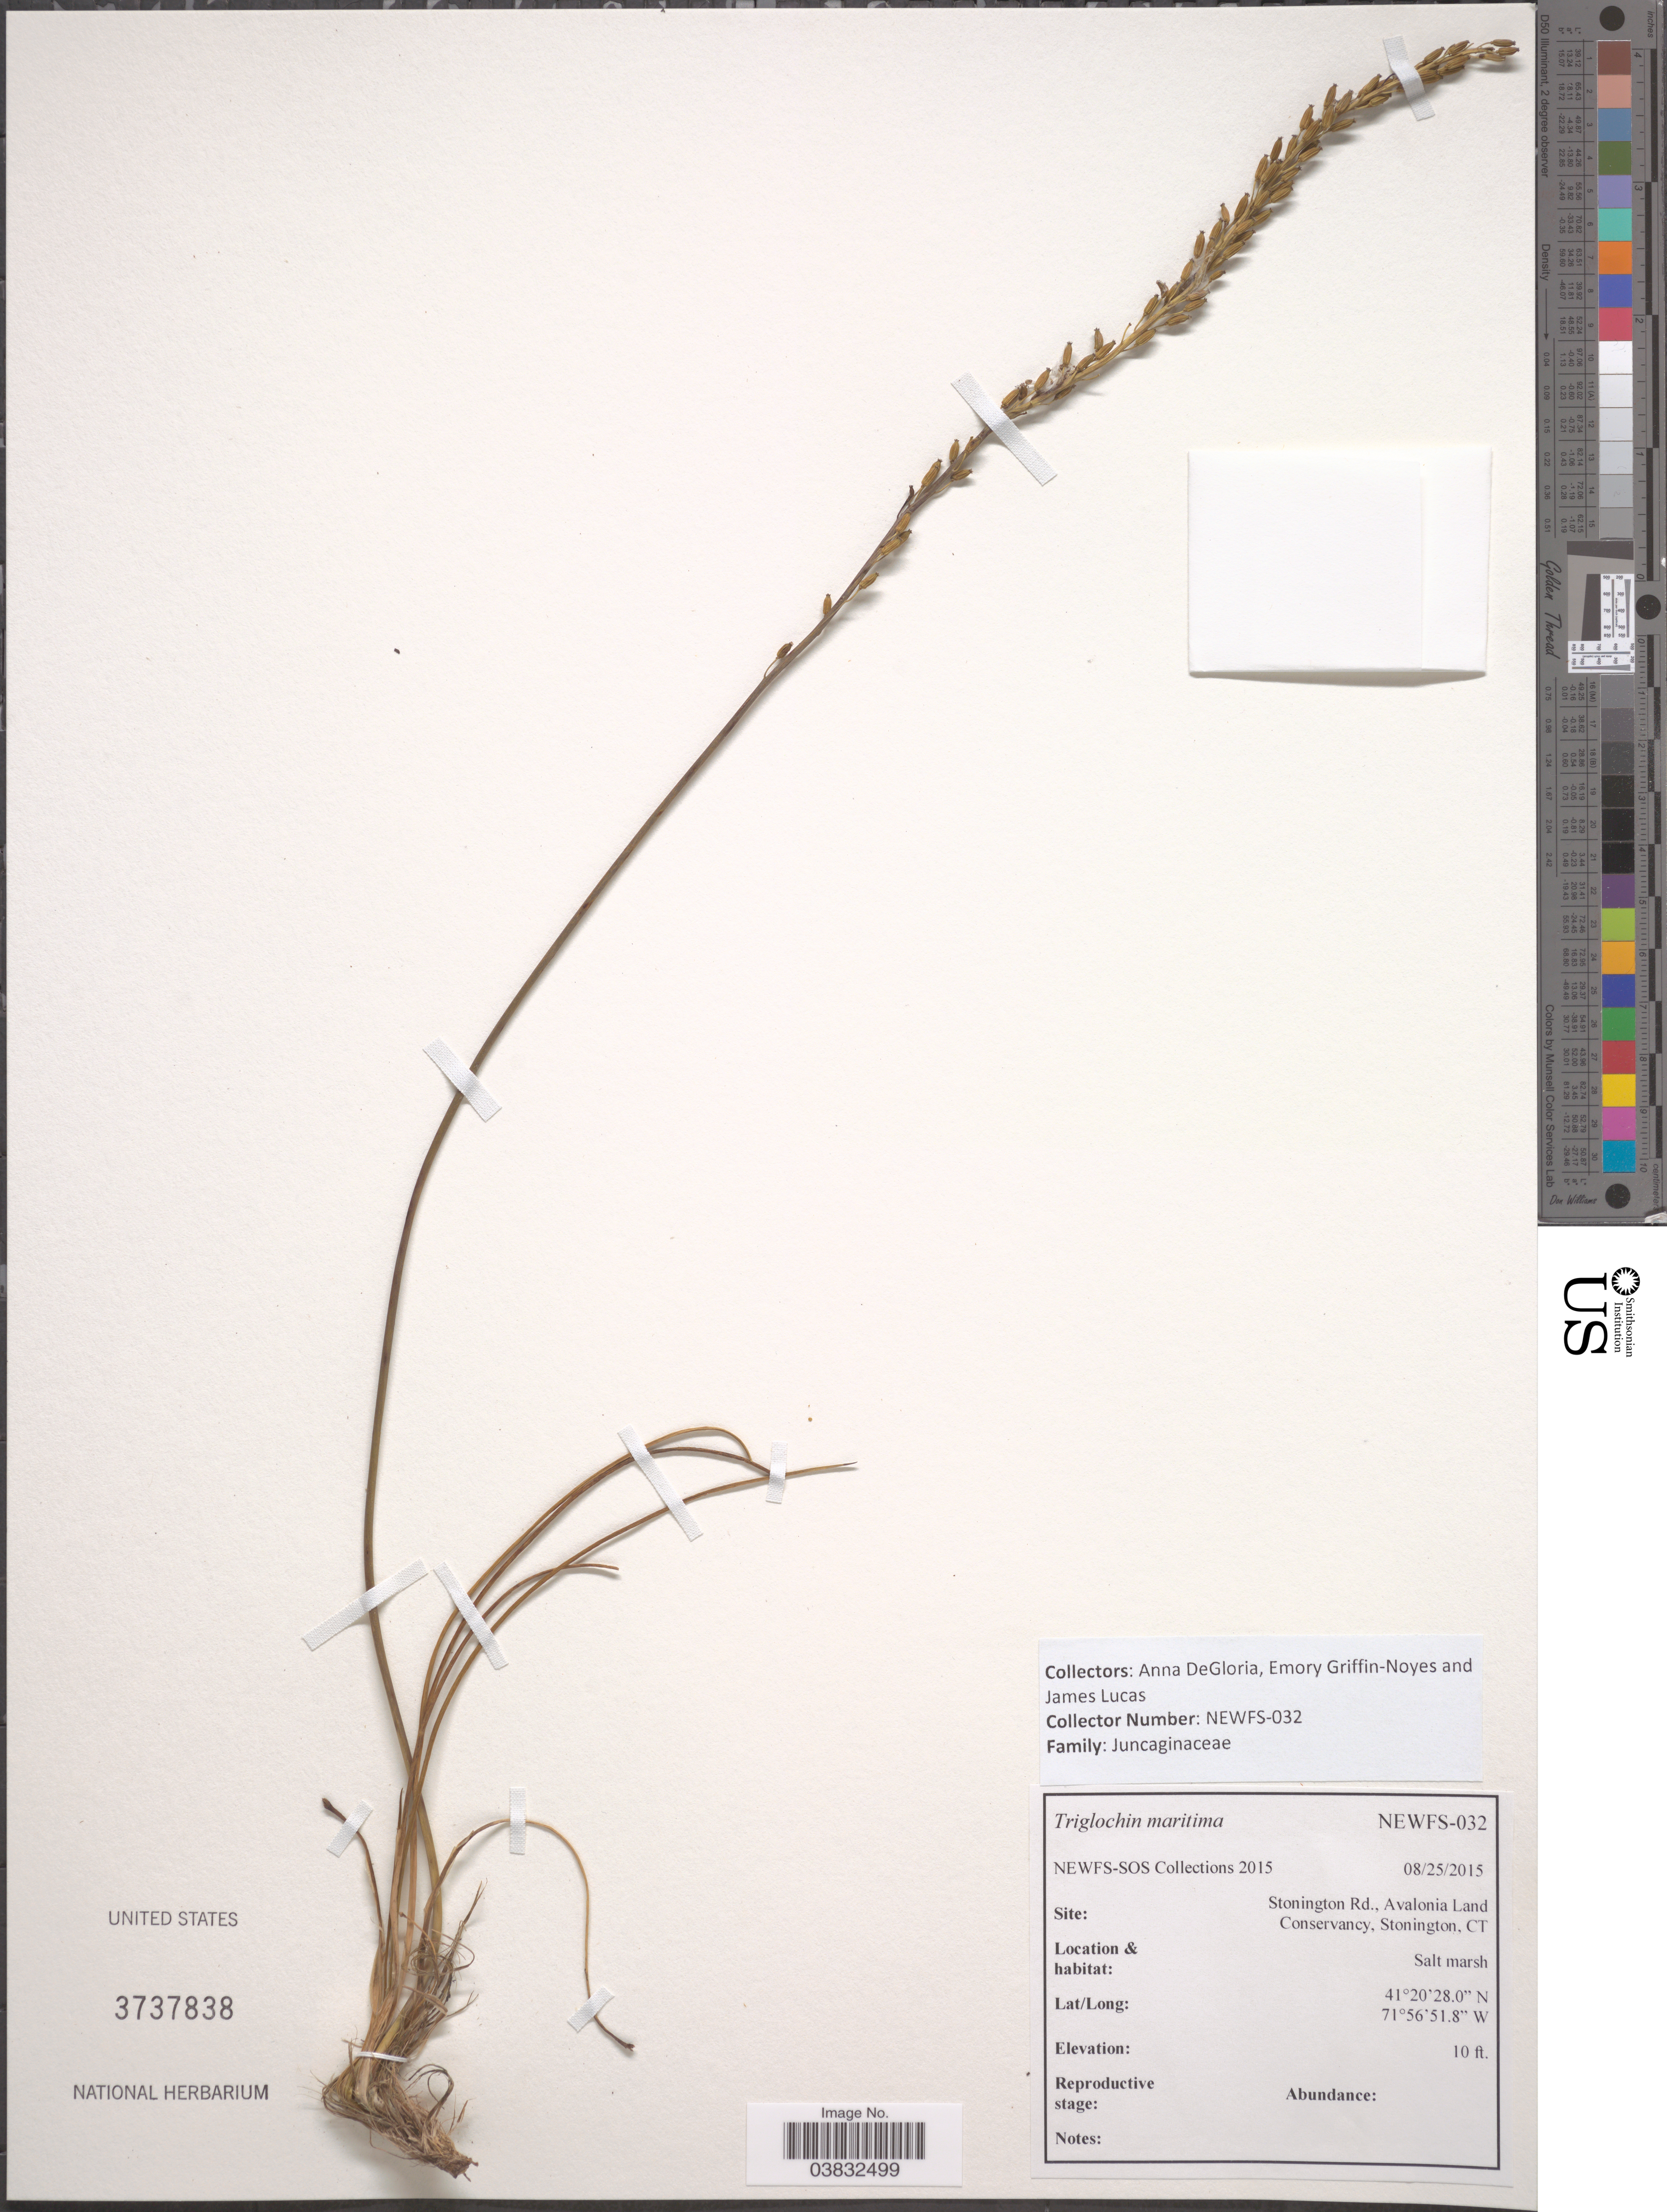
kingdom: Plantae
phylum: Tracheophyta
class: Liliopsida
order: Alismatales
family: Juncaginaceae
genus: Triglochin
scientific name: Triglochin maritima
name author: L.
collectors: A. DeGloria, E. Griffin-Noyes & J. Lucas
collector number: NEWFS-032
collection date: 2015-08-25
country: United States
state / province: Connecticut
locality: Stonington Rd., Avalonia Land Conservancy, Stonington.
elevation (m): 3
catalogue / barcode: US 3737838